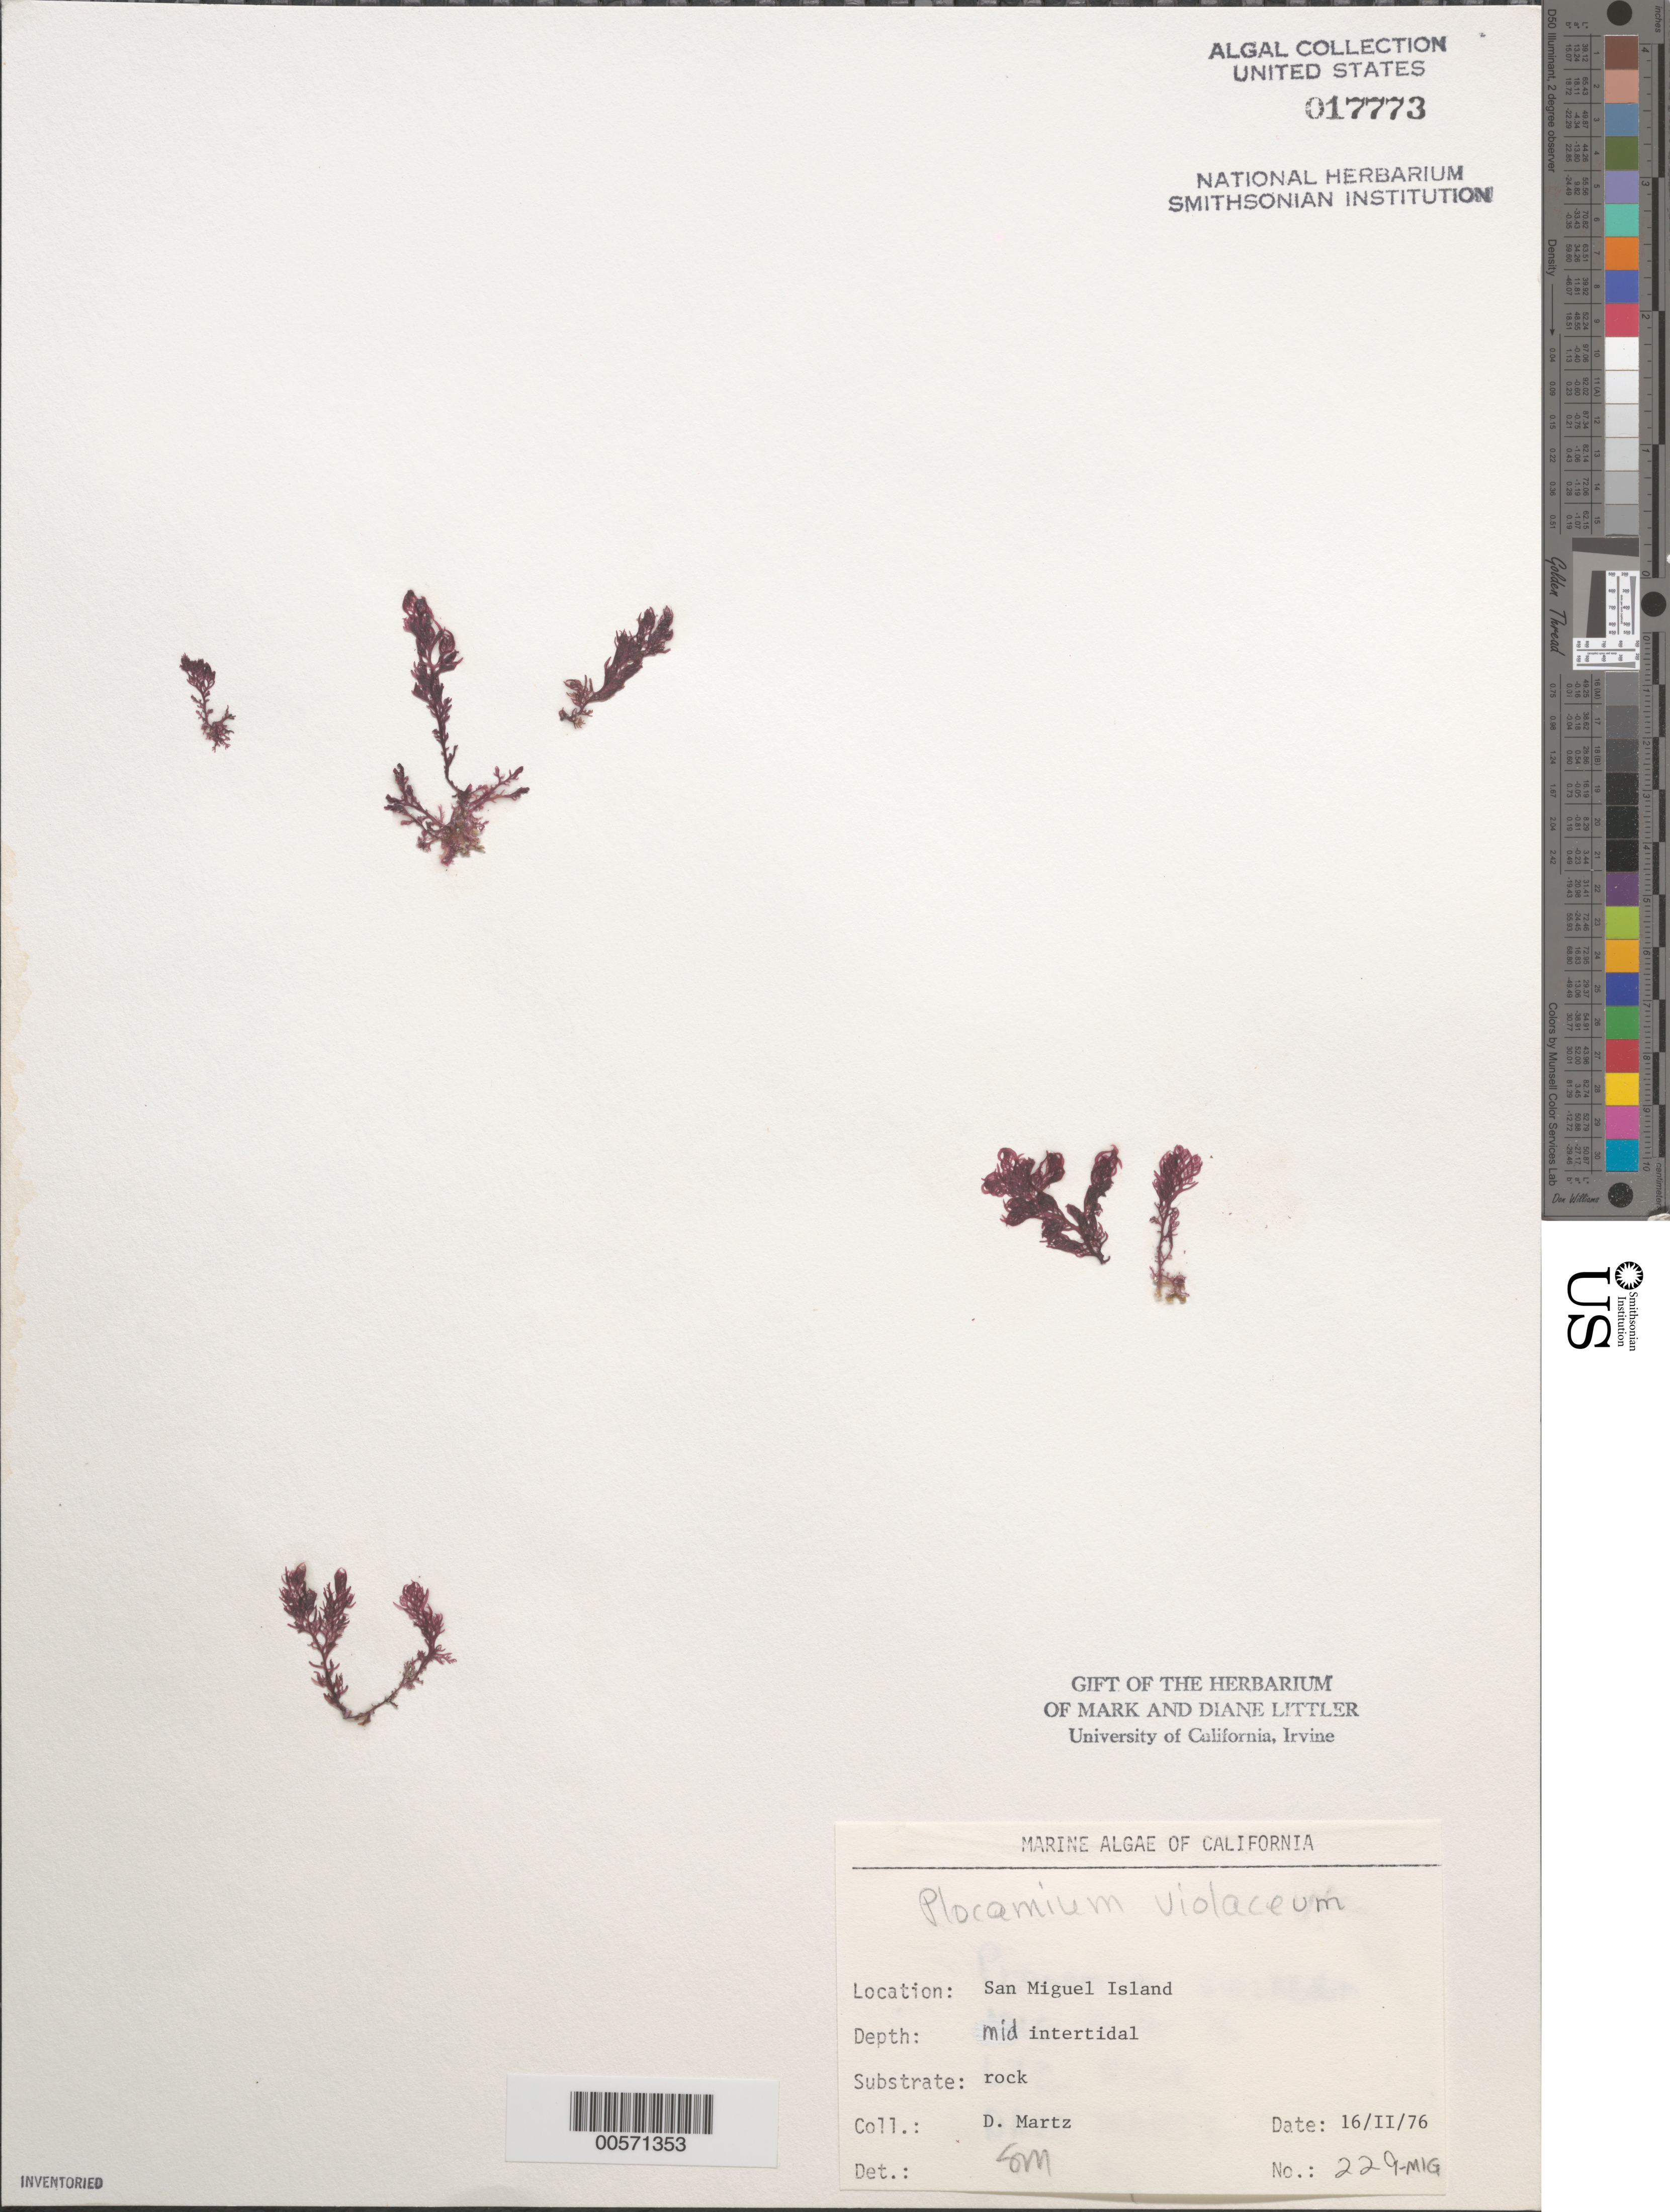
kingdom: Plantae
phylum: Rhodophyta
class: Florideophyceae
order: Plocamiales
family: Plocamiaceae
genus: Plocamium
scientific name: Plocamium violaceum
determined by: Murray, S. N.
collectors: D. Martz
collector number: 229-mig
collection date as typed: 16 Feb 1976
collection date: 1976-02-16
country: United States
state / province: California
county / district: Santa Barbara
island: San Miguel Island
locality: Cuyler Harbor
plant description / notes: BLM-SOCALBIGHT Rocky Intertidal Survey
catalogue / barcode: US 17773